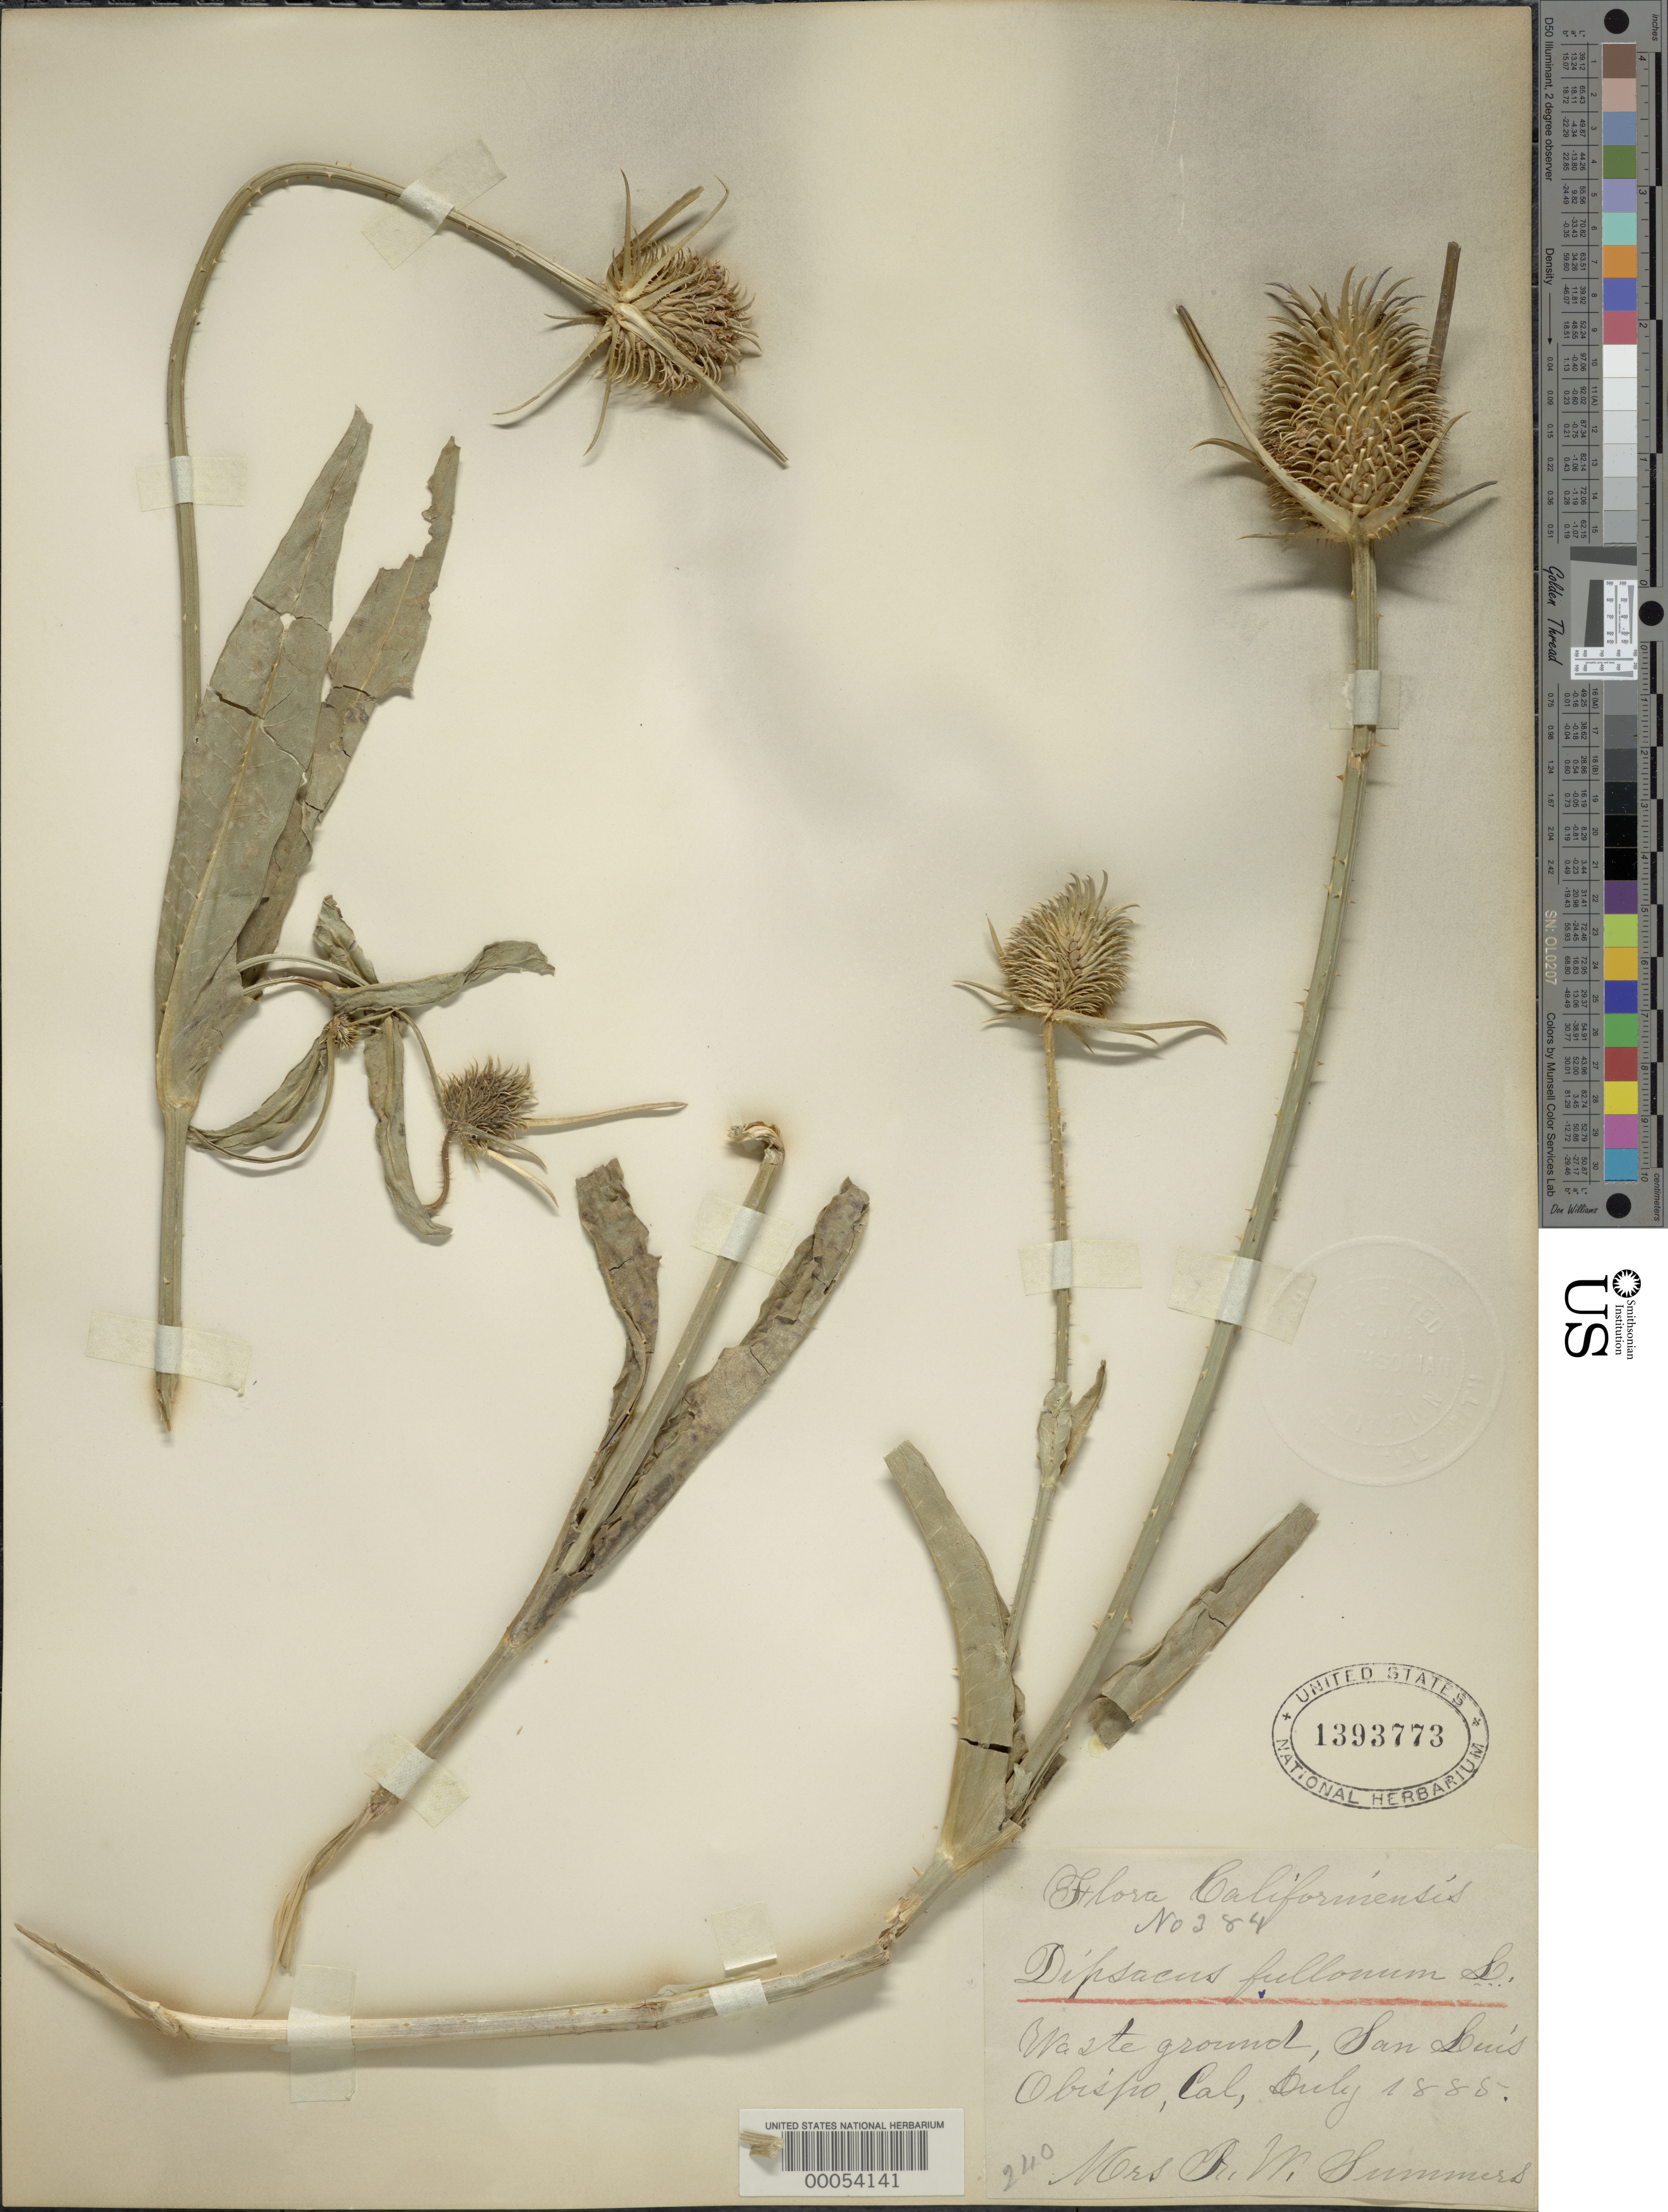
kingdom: Plantae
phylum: Tracheophyta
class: Magnoliopsida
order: Dipsacales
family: Caprifoliaceae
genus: Dipsacus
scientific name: Dipsacus fullonum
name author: L.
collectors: R. Summers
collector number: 384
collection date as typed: Jul 1885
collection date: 1885-07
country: United States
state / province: California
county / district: San Luis Obispo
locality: San Luis Obispo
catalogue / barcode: US 1393773